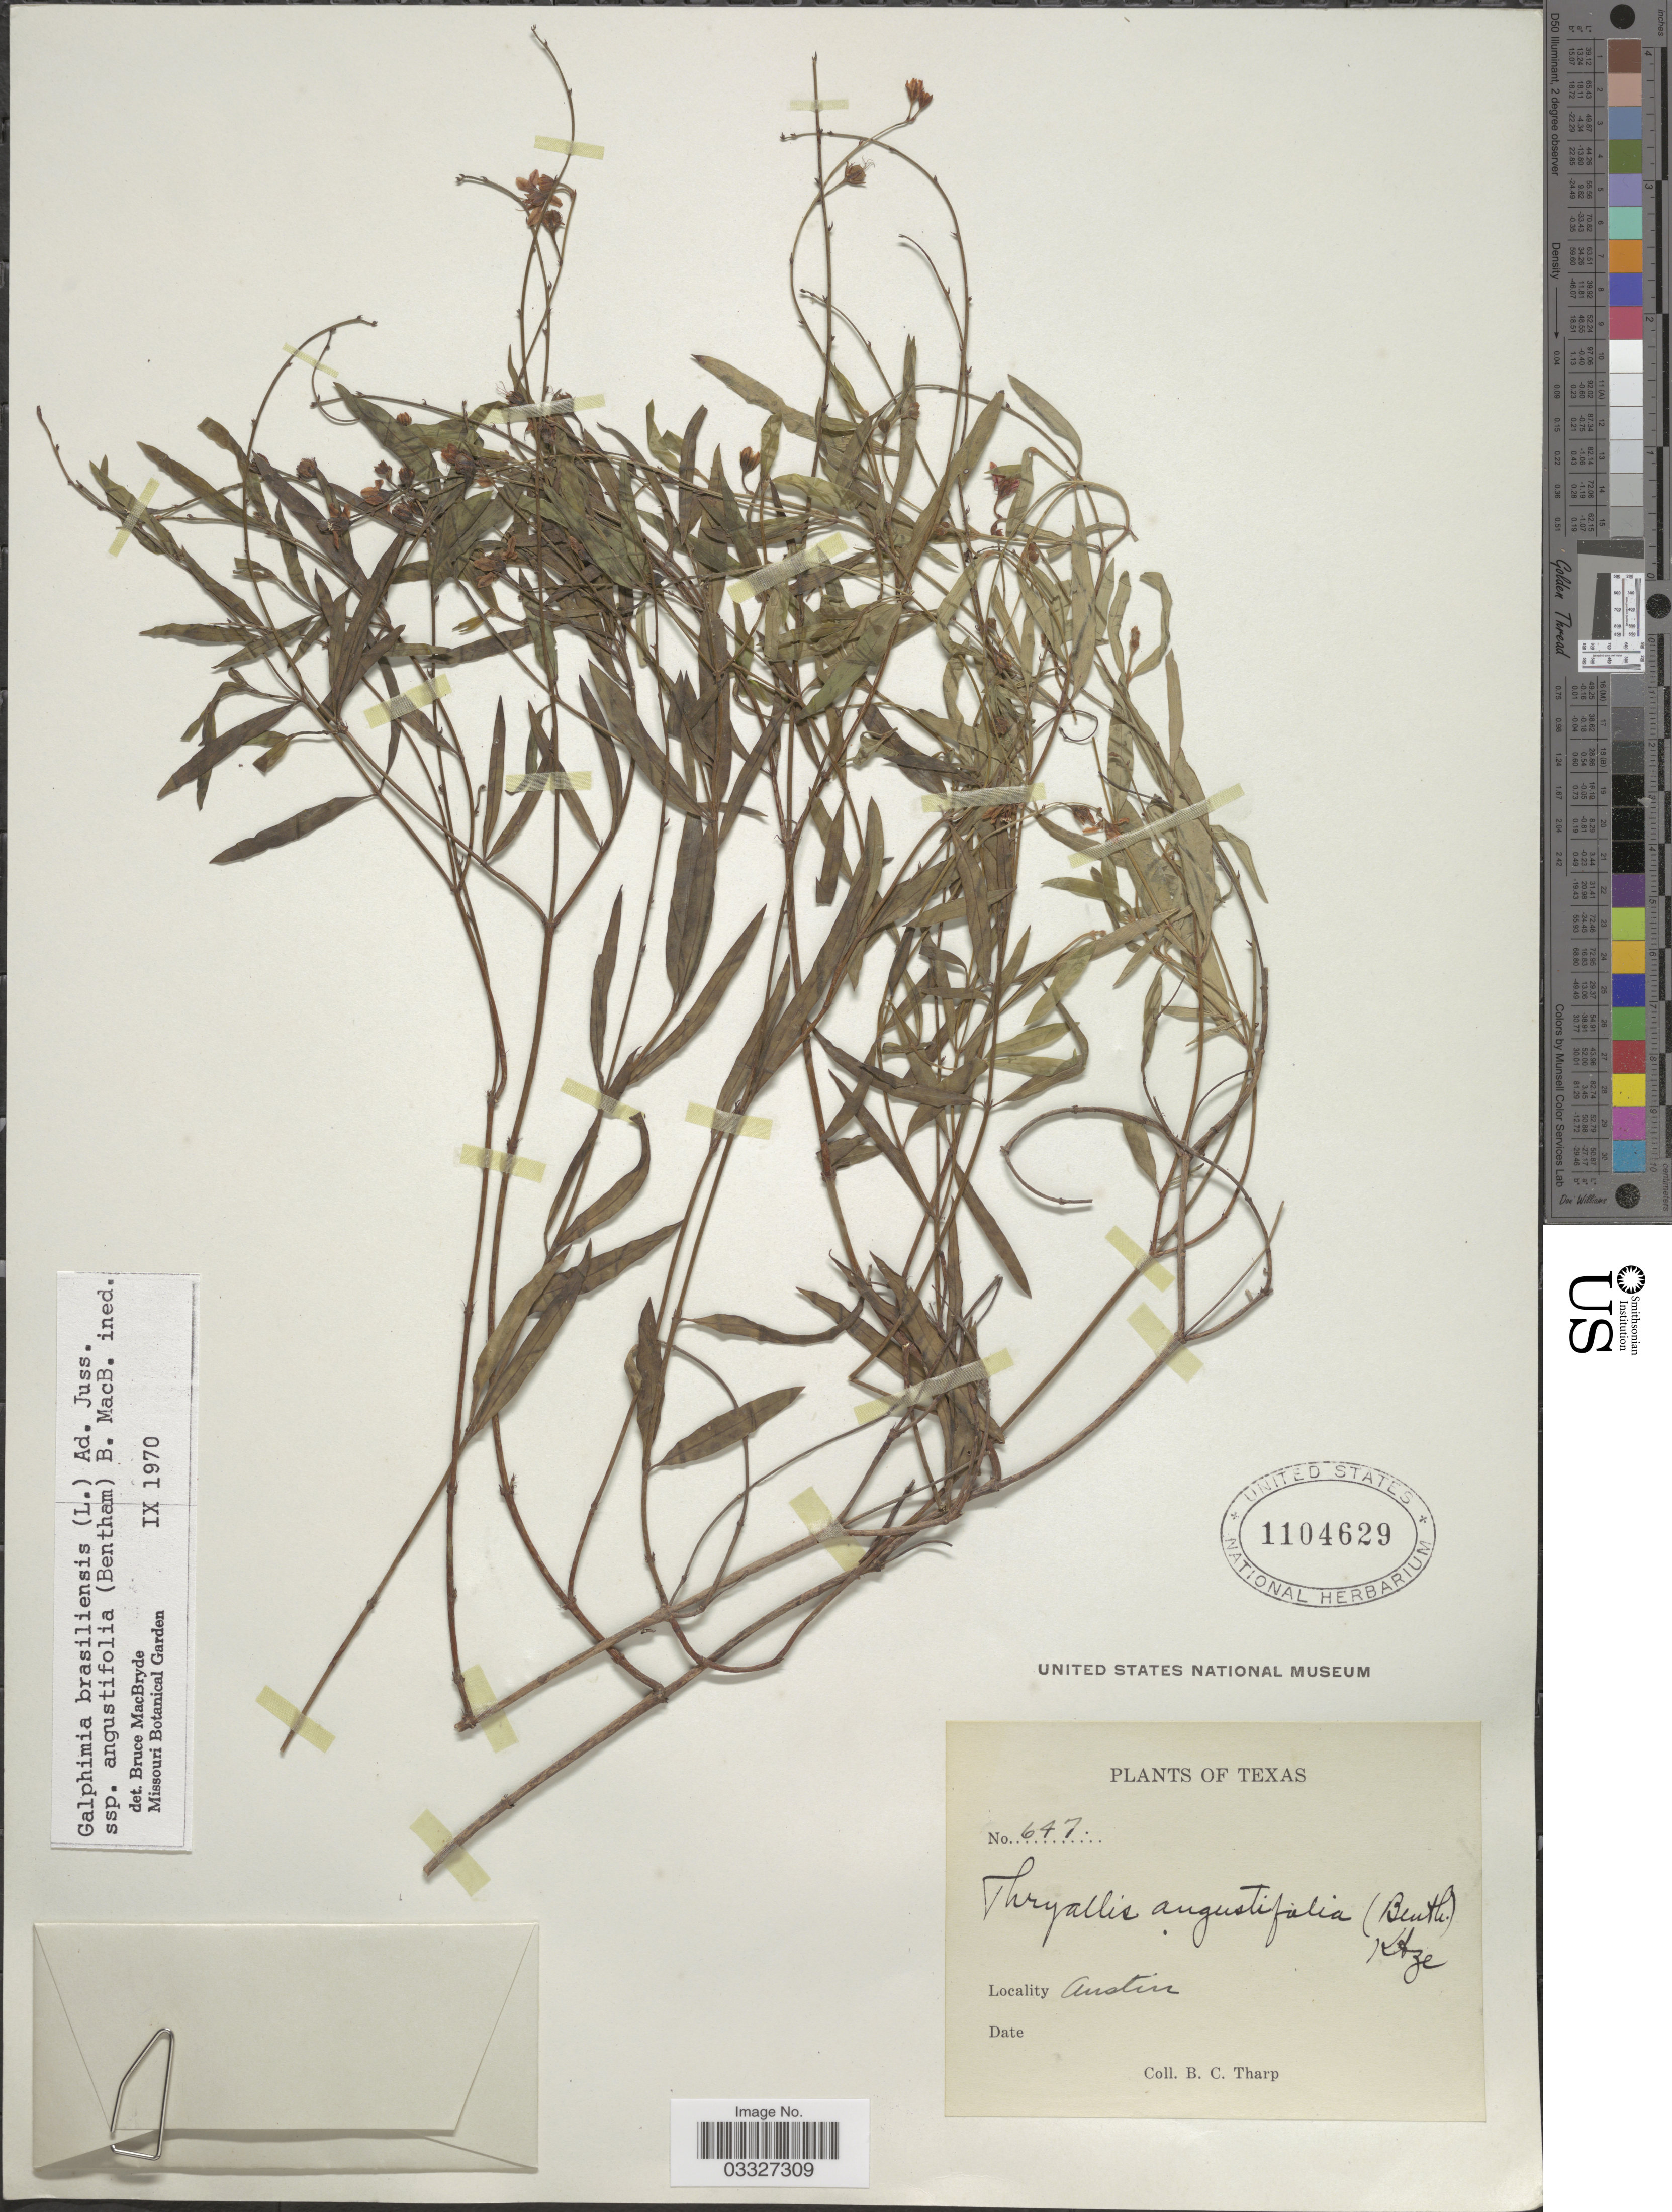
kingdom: Plantae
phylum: Tracheophyta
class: Magnoliopsida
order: Malpighiales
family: Malpighiaceae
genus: Galphimia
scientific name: Galphimia angustifolia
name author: Benth.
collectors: B. C. Tharp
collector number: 647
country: United States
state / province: Texas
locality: Austin.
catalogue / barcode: US 1104629